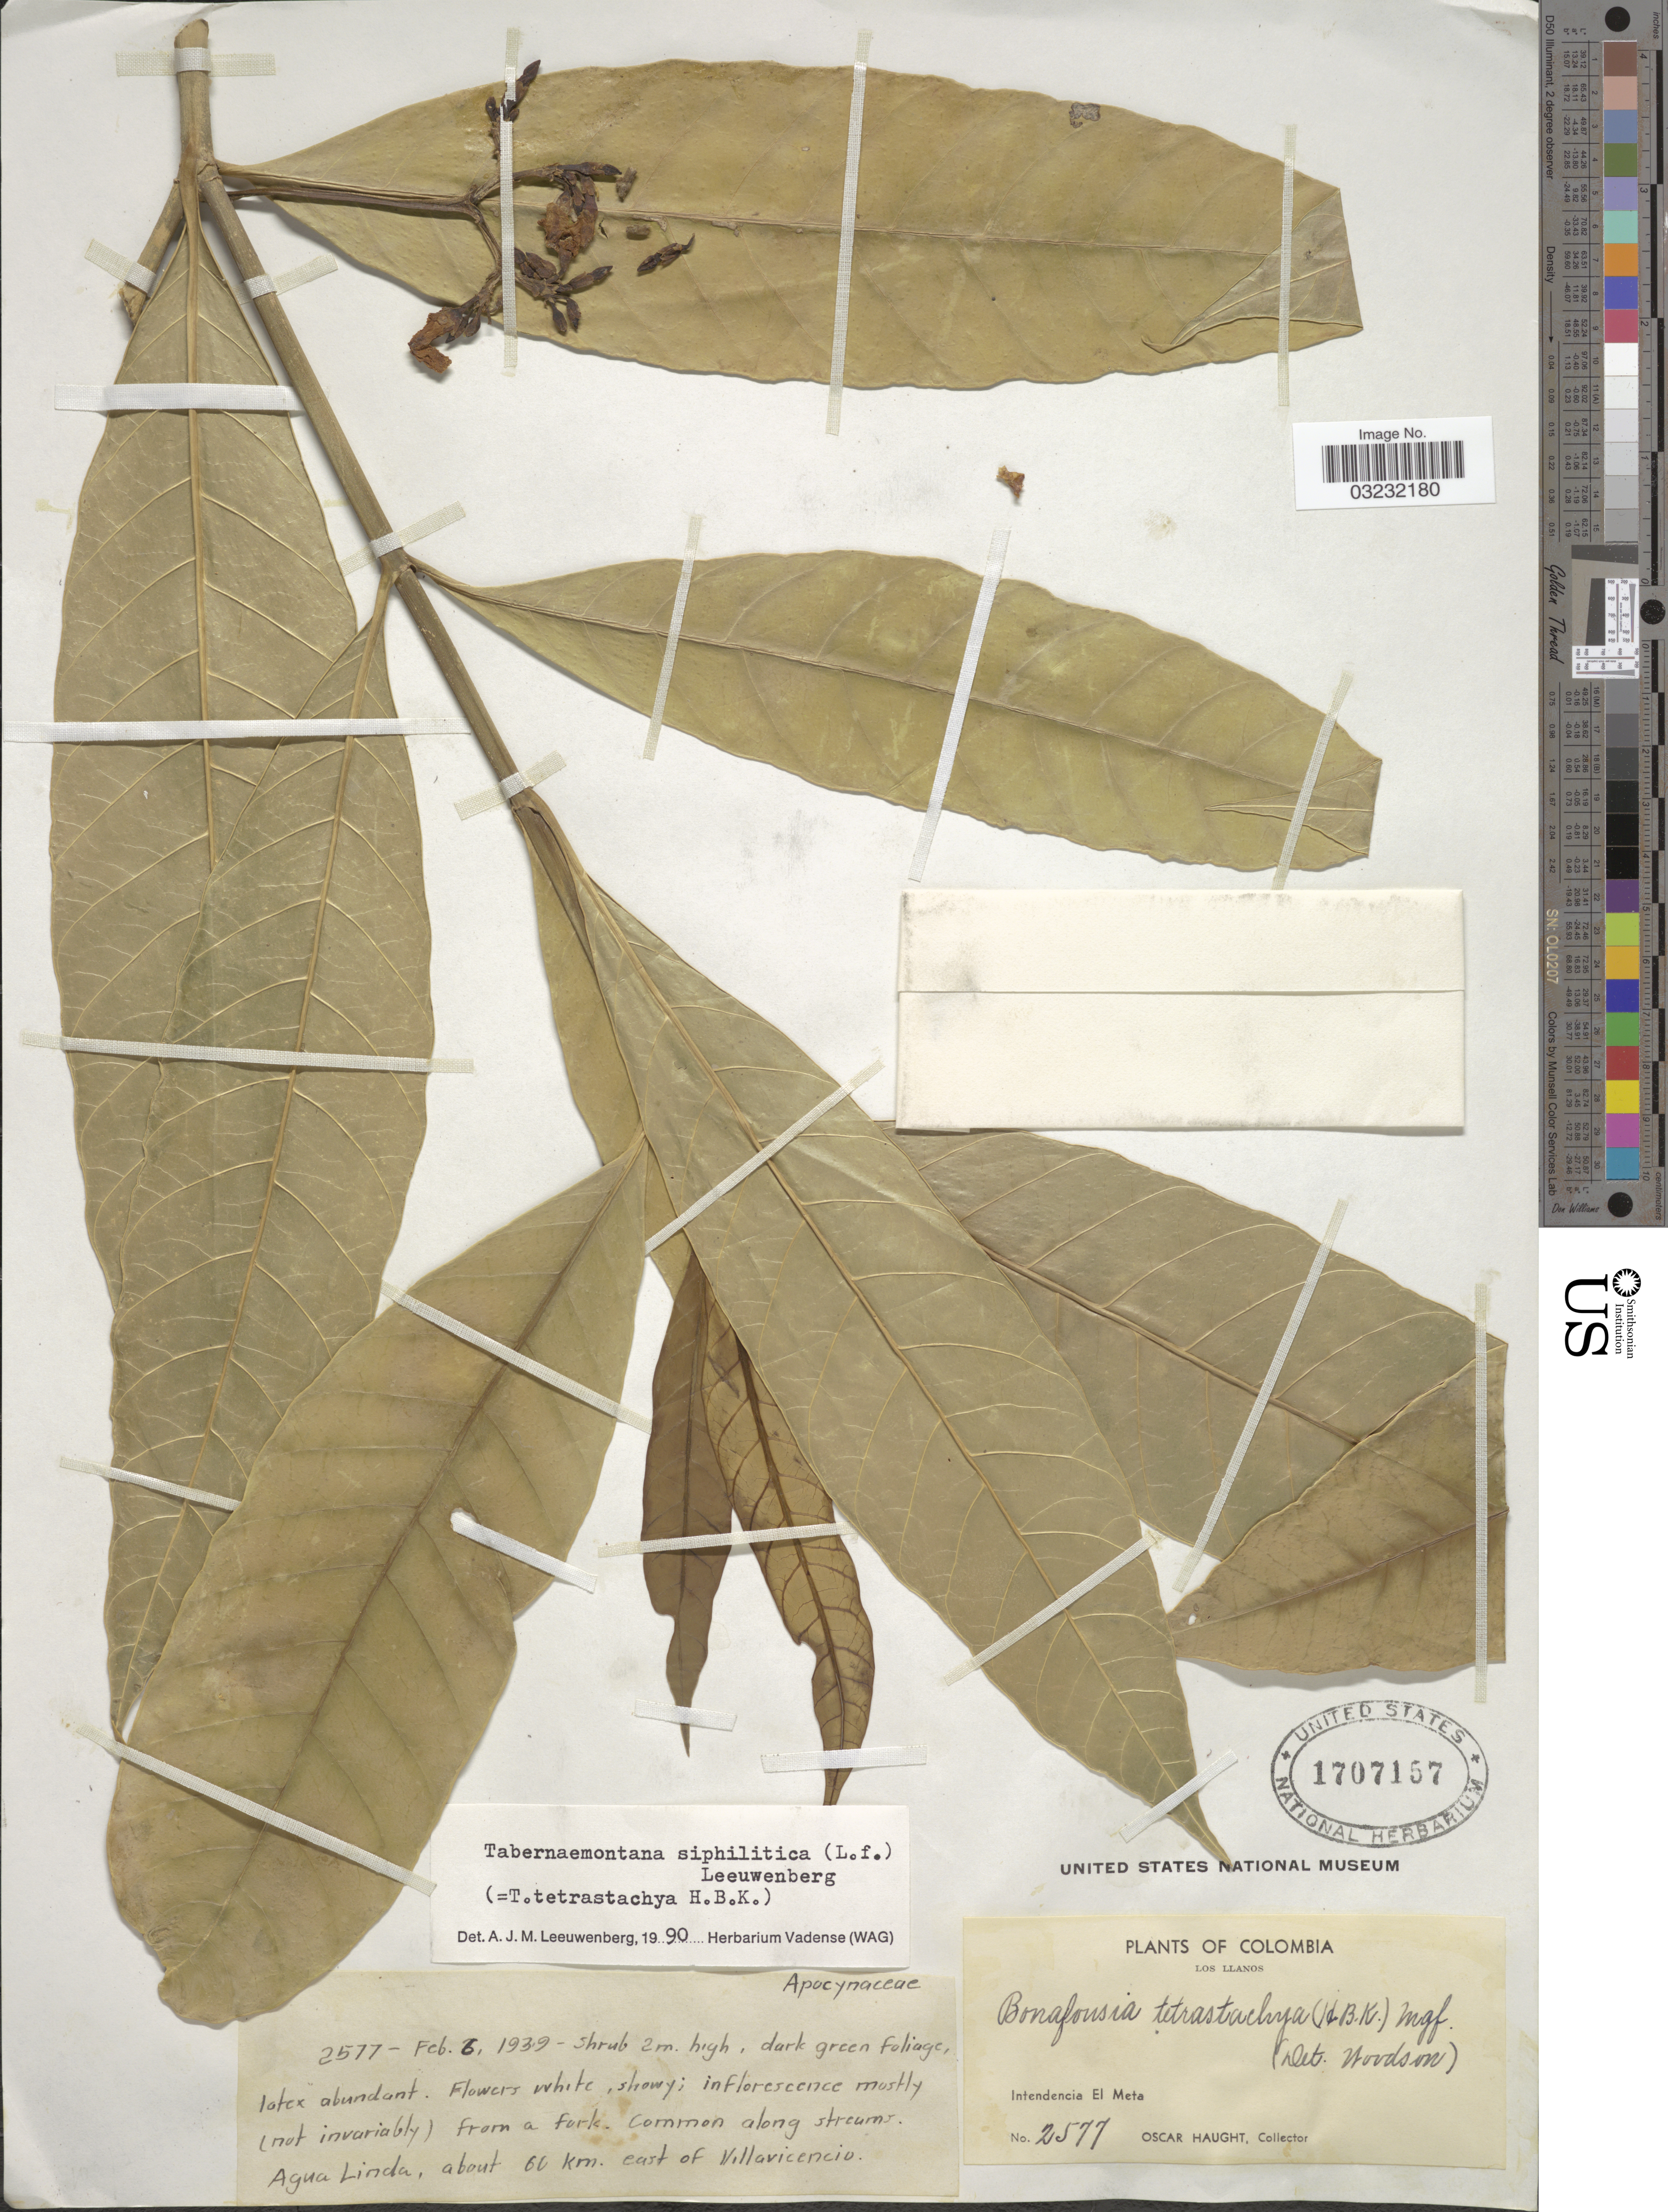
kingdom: Plantae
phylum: Tracheophyta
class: Magnoliopsida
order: Gentianales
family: Apocynaceae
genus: Tabernaemontana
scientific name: Tabernaemontana siphilitica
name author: (L. f.) Leeuwenb.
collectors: O. L. Haught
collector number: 2577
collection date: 1939-02-06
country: Colombia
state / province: Meta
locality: Los llanos. Intendencia El Meta. Agua Linda, about 60 km. east of Villavicencio.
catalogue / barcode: US 1707157